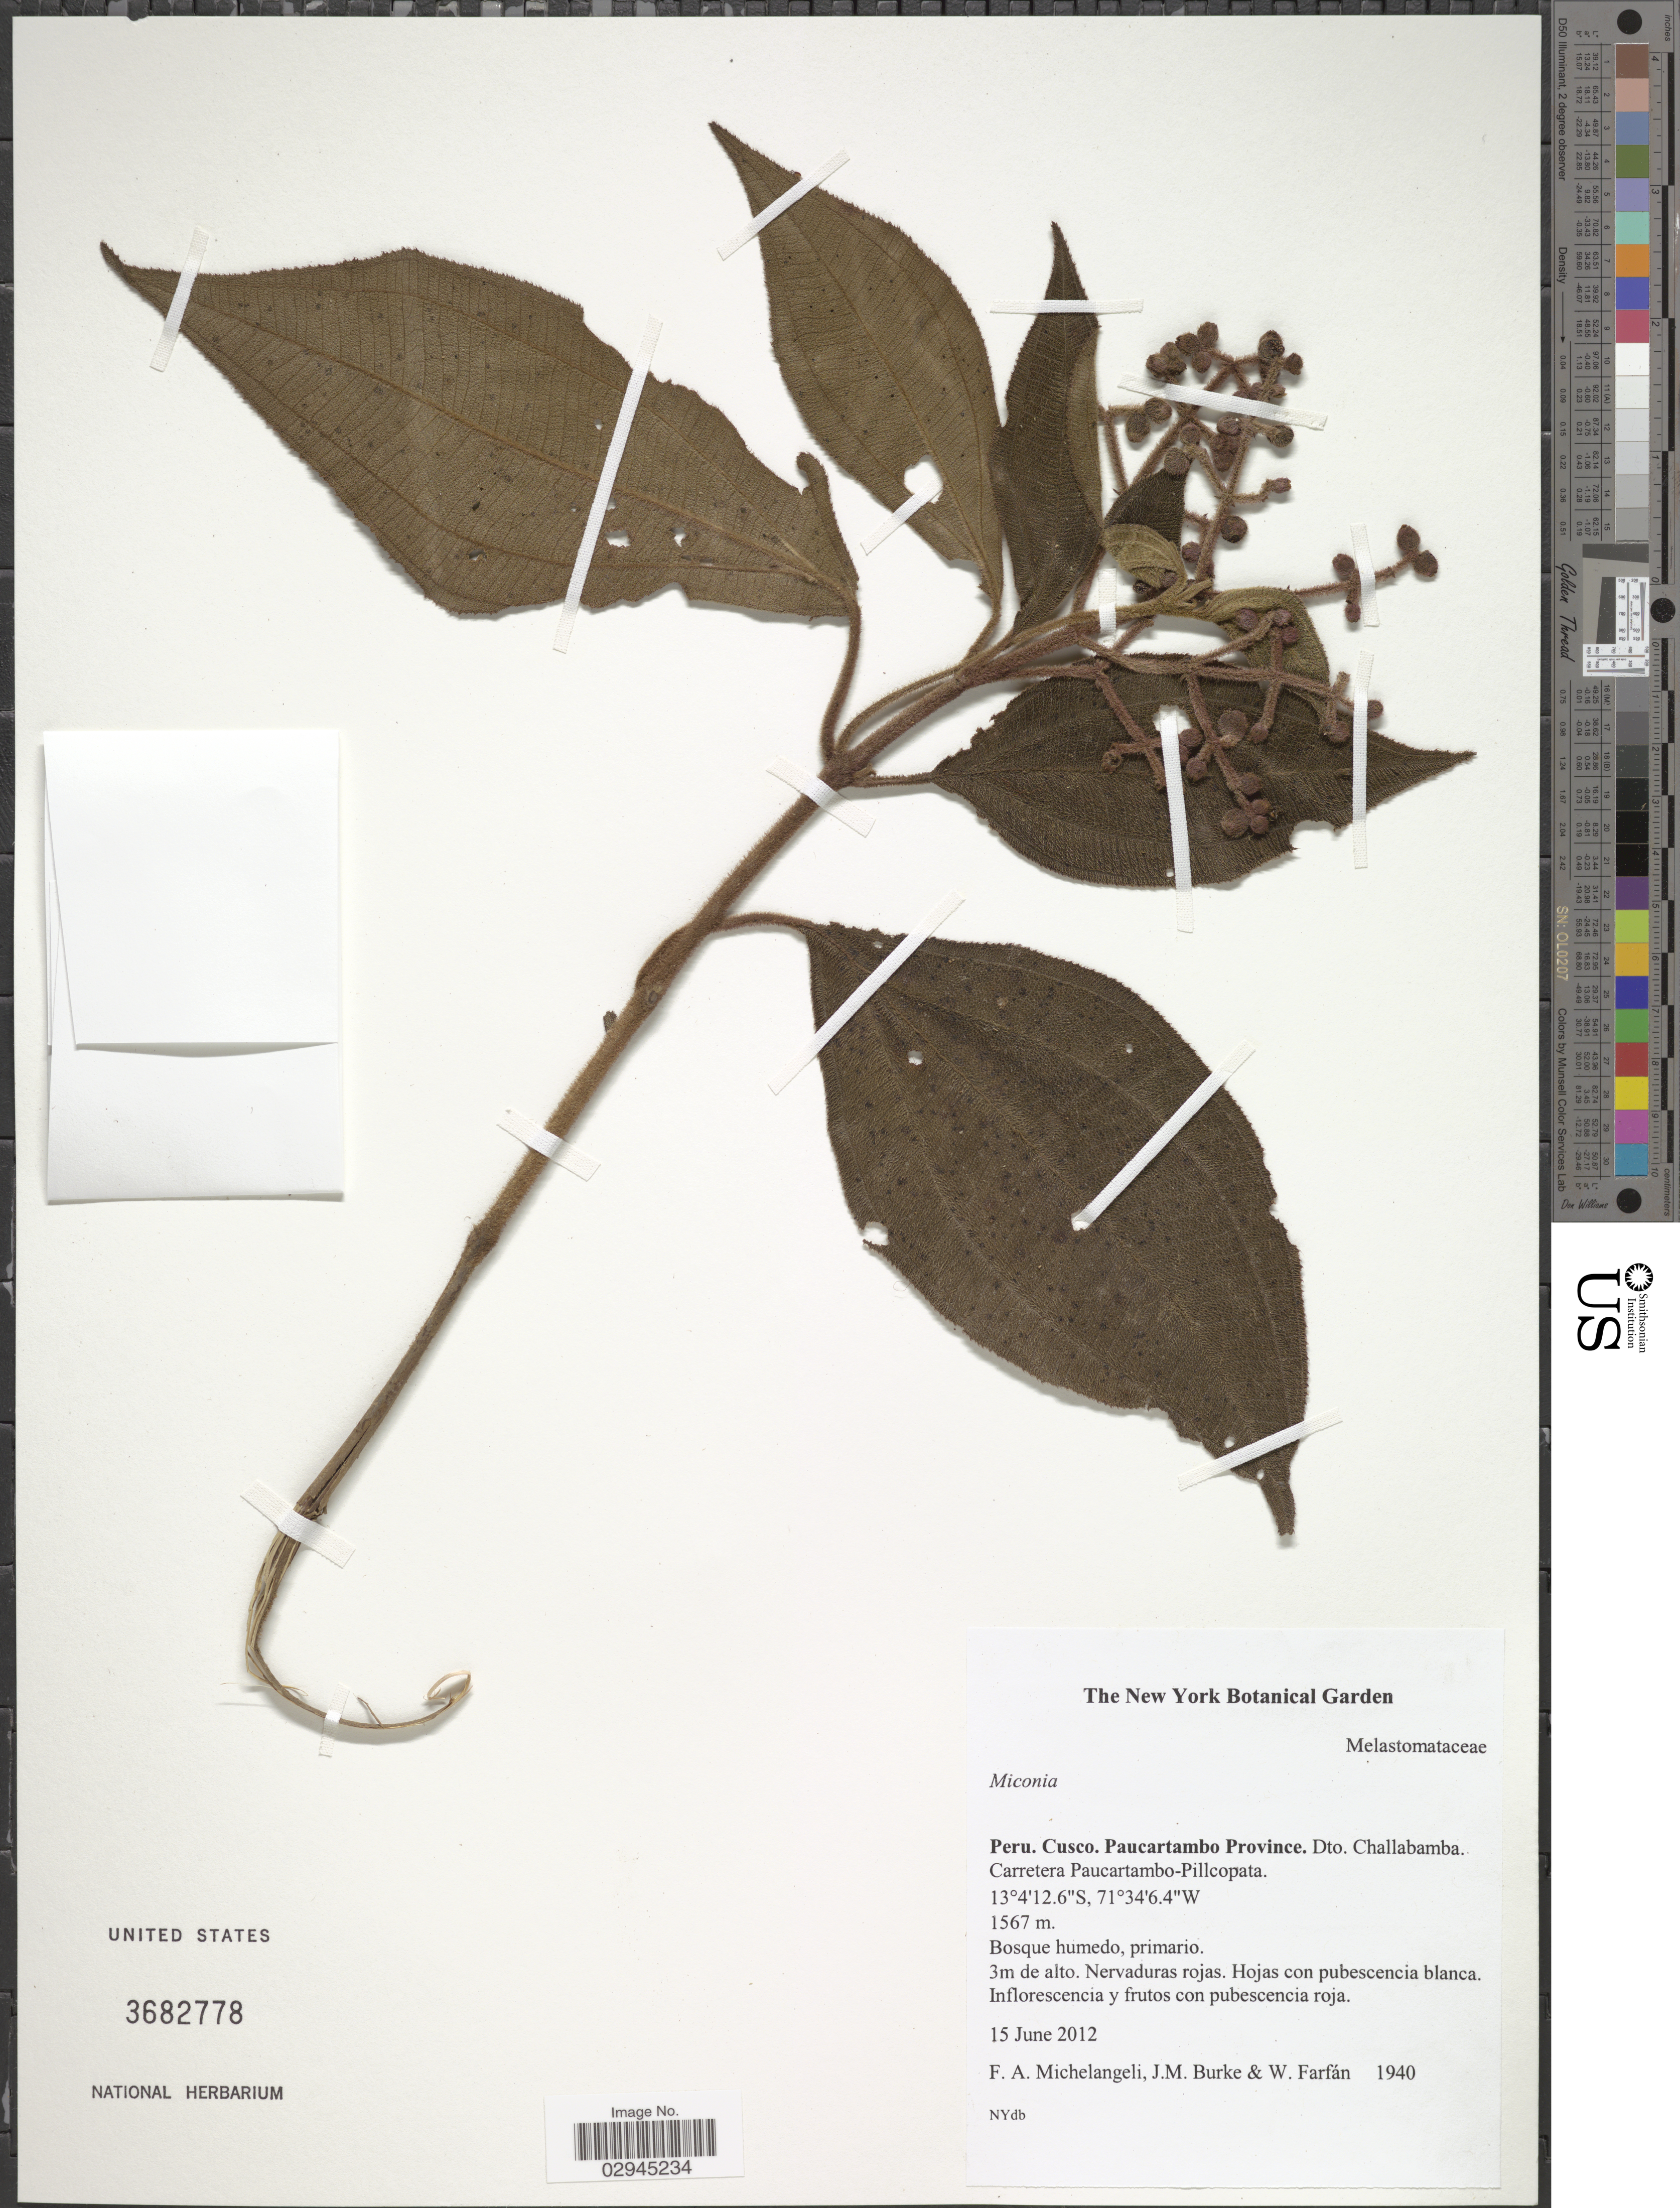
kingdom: Plantae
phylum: Tracheophyta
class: Magnoliopsida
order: Myrtales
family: Melastomataceae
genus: Miconia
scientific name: Miconia sp.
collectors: F. A. Michelangeli, Jac. M. Burke & W. Farfán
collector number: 1940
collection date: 2012-06-15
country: Peru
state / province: Cusco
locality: Paucartambo Province. Dto. Challabamba. Carretera Paucartambo-Pillcopata.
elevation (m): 1567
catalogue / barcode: US 3682778